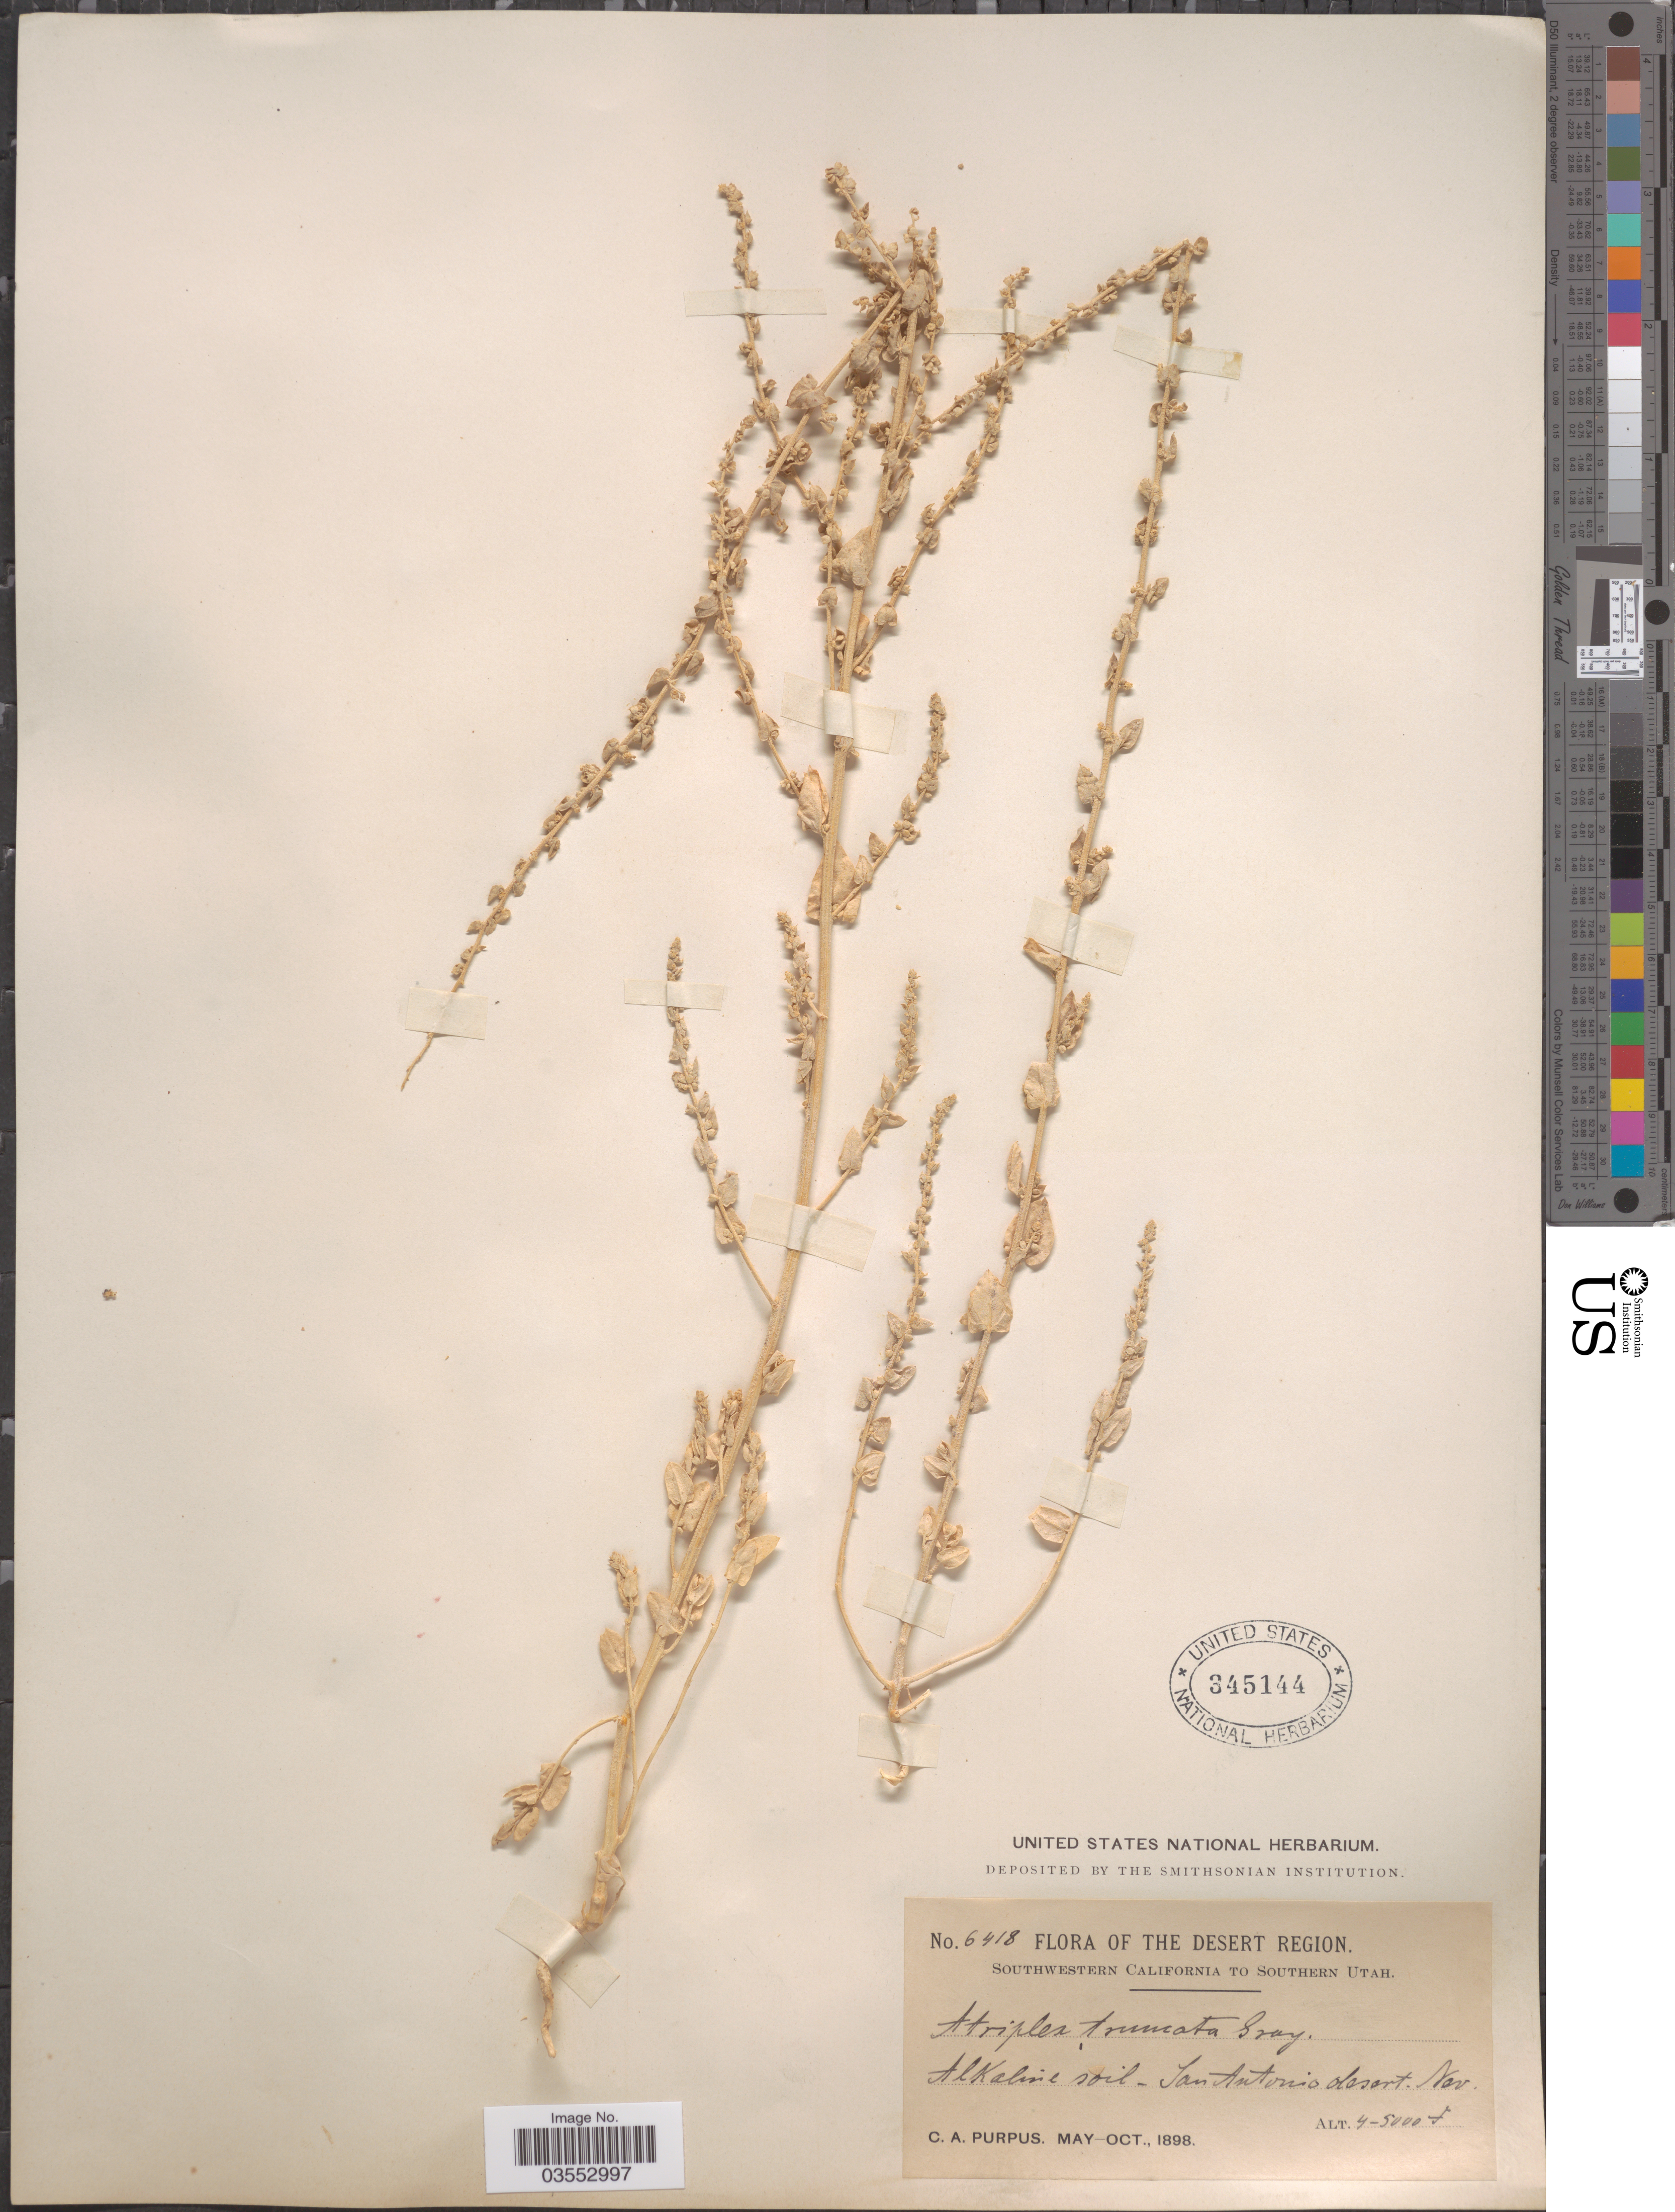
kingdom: Plantae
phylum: Tracheophyta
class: Magnoliopsida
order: Caryophyllales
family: Amaranthaceae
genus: Atriplex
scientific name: Atriplex truncata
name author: (Torr. ex S. Watson) A. Gray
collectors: C. A. Purpus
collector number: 6418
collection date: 1898-05/1898-10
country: United States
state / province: Nevada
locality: The Desert Region. San Antonio desert.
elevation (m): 1219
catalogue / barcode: US 345144